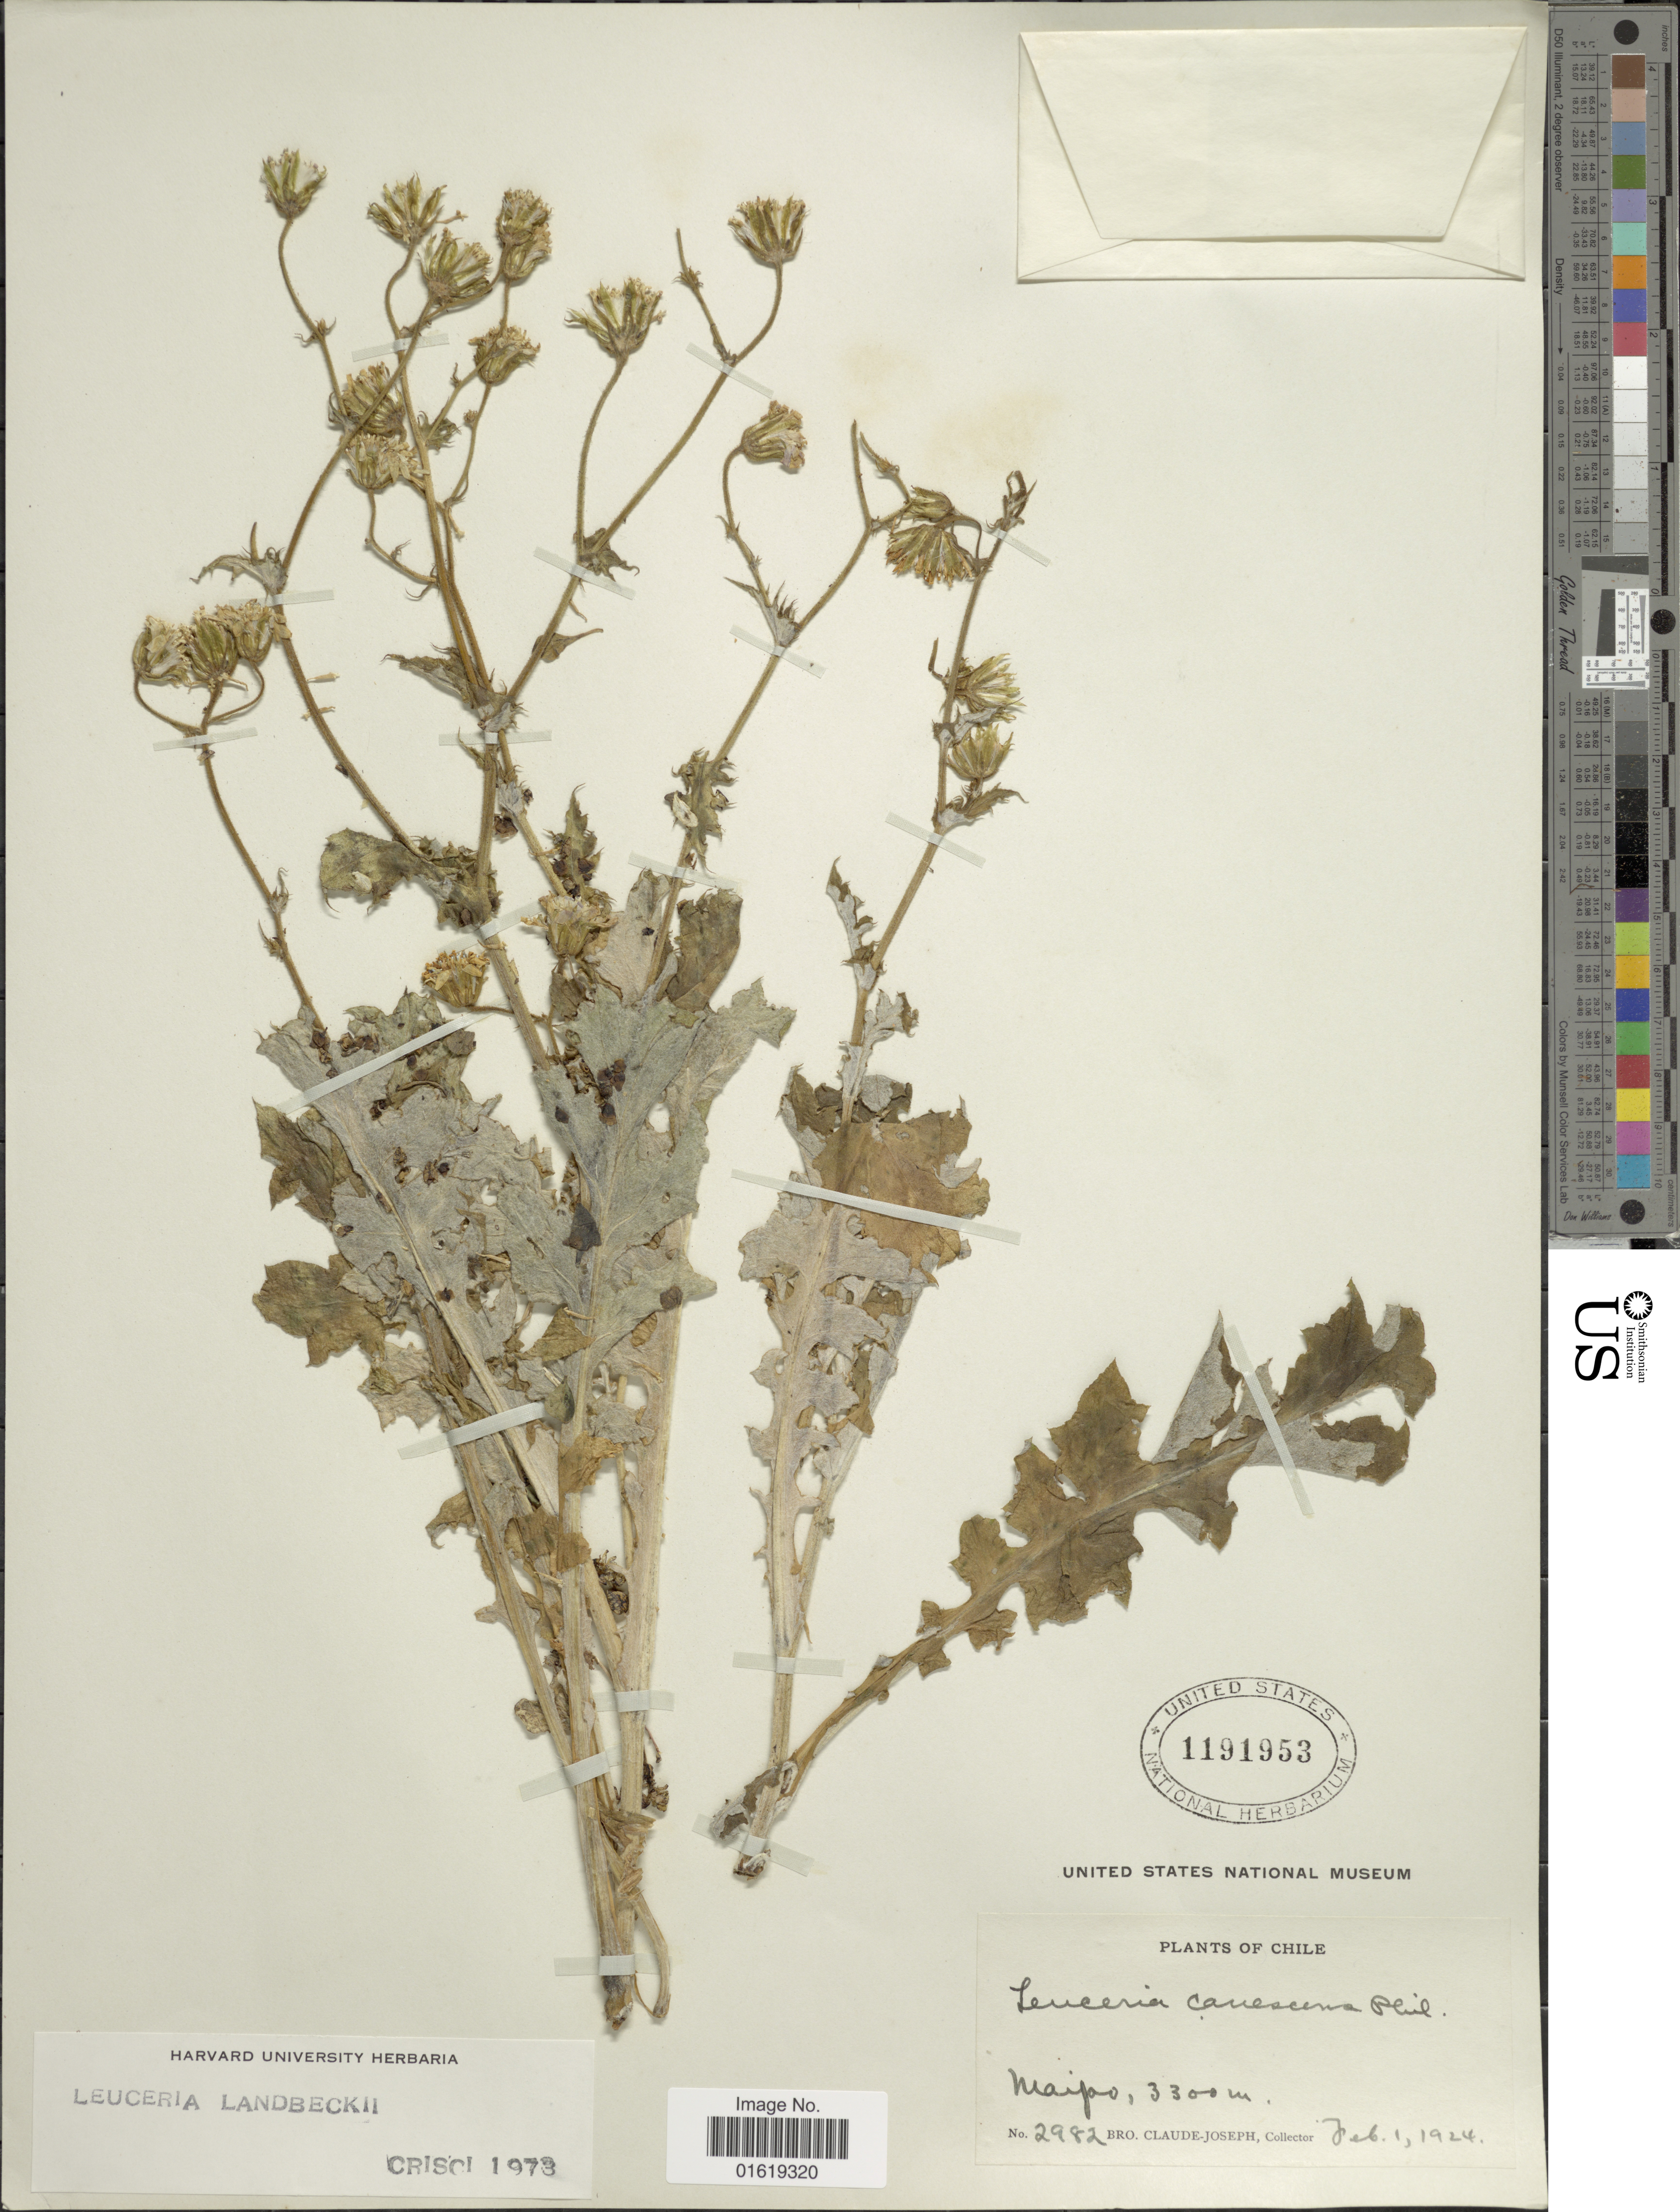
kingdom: Plantae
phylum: Tracheophyta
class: Magnoliopsida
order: Asterales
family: Asteraceae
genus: Leucheria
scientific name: Leucheria landbeckii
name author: (Phil.) Reiche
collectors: Bro. Claude-Joseph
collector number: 2982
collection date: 1924-02-01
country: Chile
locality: Maipo.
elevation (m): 3300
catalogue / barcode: US 1191953